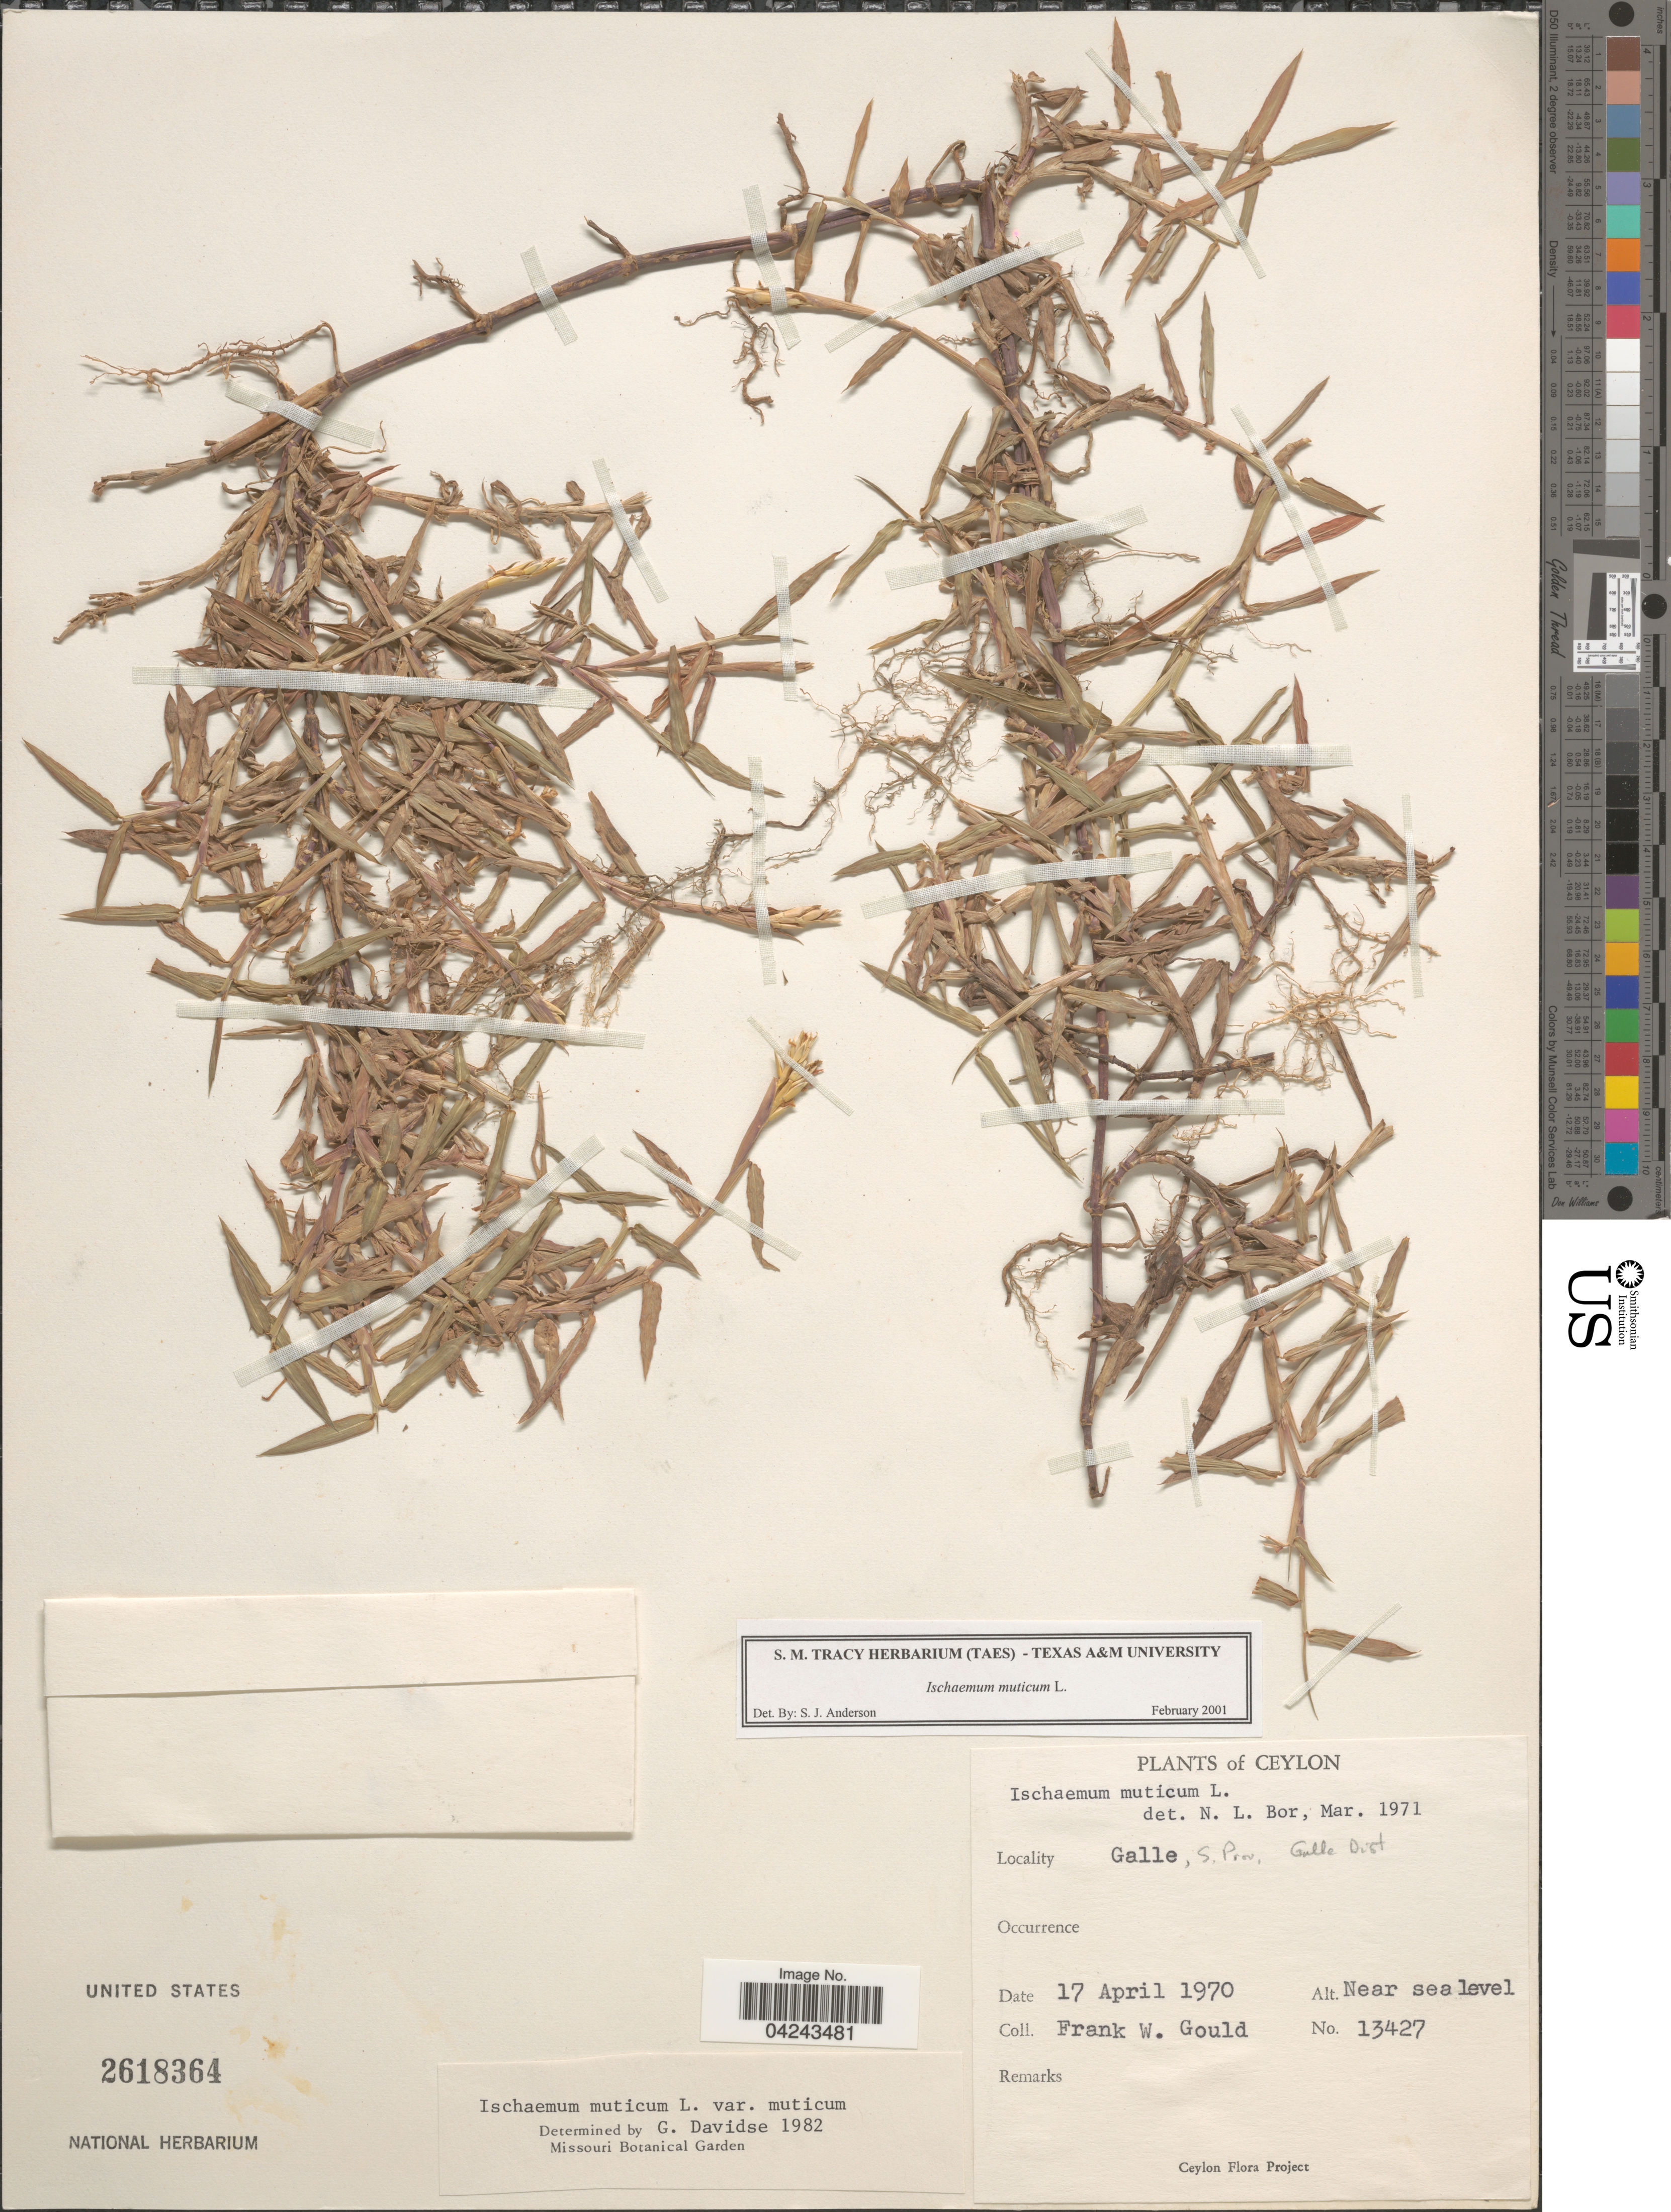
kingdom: Plantae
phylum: Tracheophyta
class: Liliopsida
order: Poales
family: Poaceae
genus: Ischaemum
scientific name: Ischaemum muticum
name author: L.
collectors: F. W. Gould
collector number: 13427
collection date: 1970-04-17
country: Sri Lanka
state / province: Southern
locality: Ceylon. Galle, S. Prov. Galle Dist.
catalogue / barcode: US 2618364